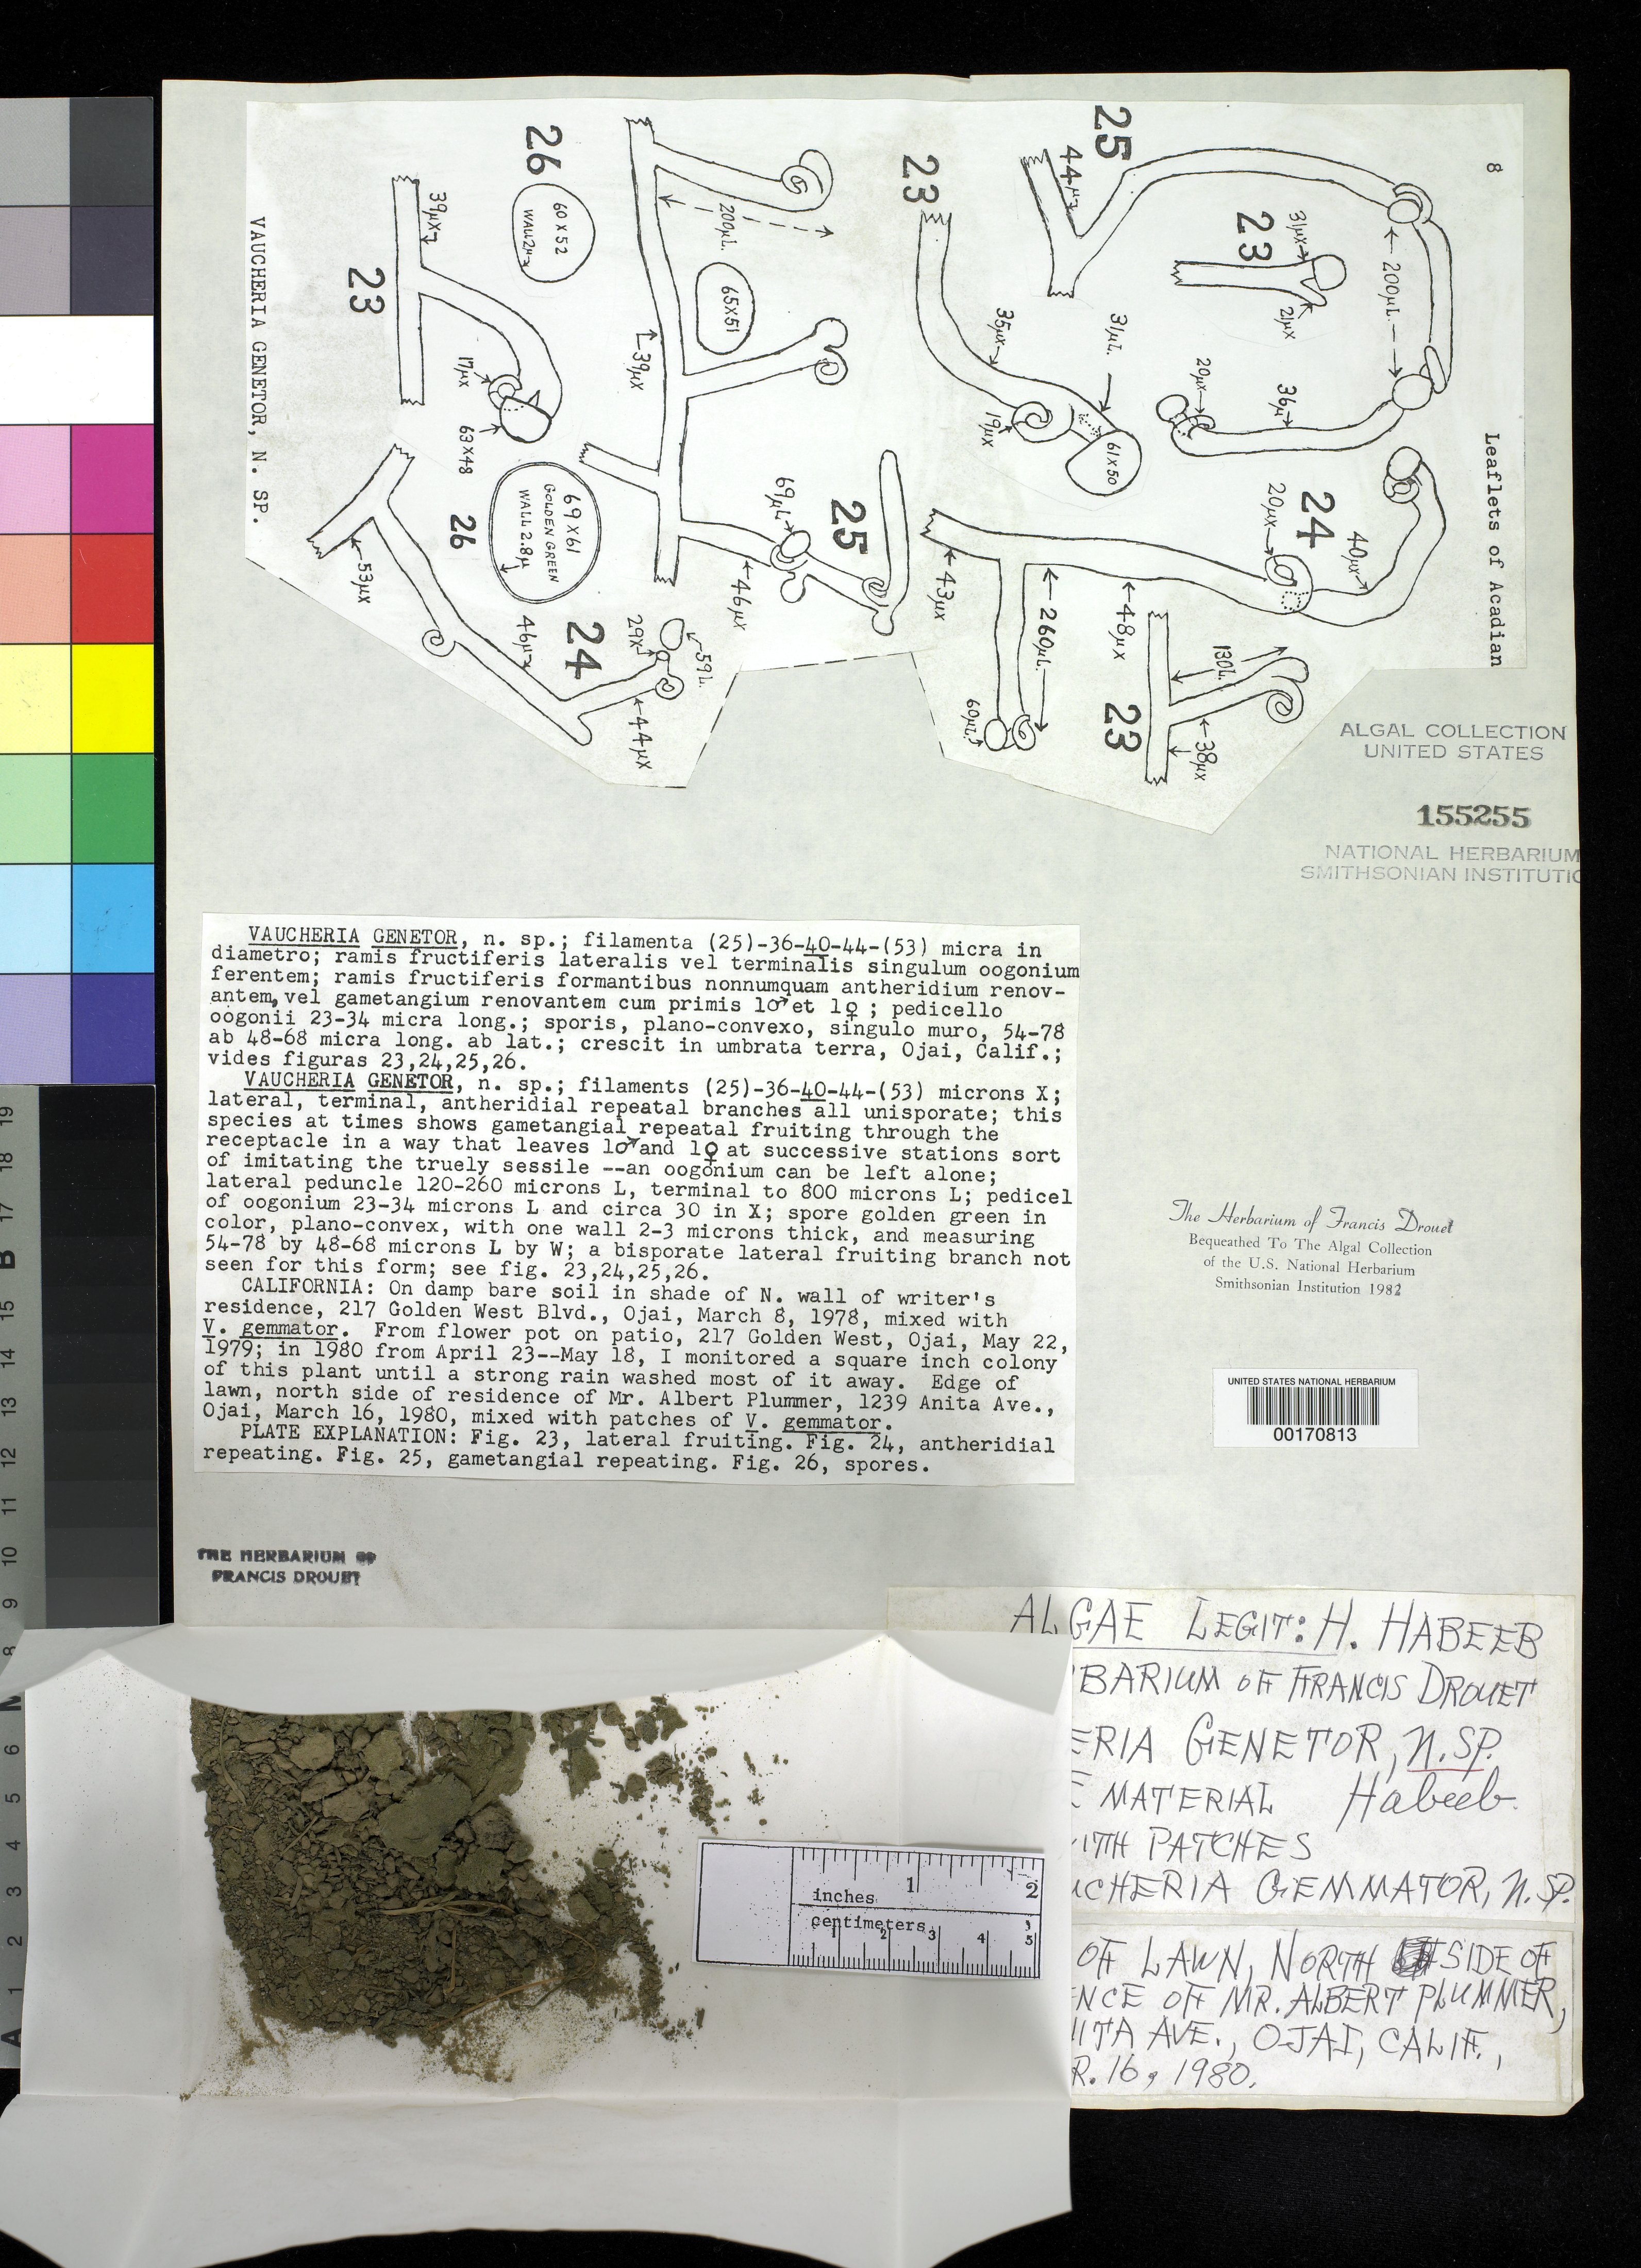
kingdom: Chromista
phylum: Ochrophyta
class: Xanthophyceae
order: Vaucheriales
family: Vaucheriaceae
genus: Vaucheria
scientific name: Vaucheria genetor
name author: Habeeb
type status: Holotype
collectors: H. Habeeb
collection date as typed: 16 Mar 1980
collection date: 1980-03-16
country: United States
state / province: California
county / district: Ventura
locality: Ojai, Albert Plummer property, 1239 Anita Avenue.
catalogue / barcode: US 155255